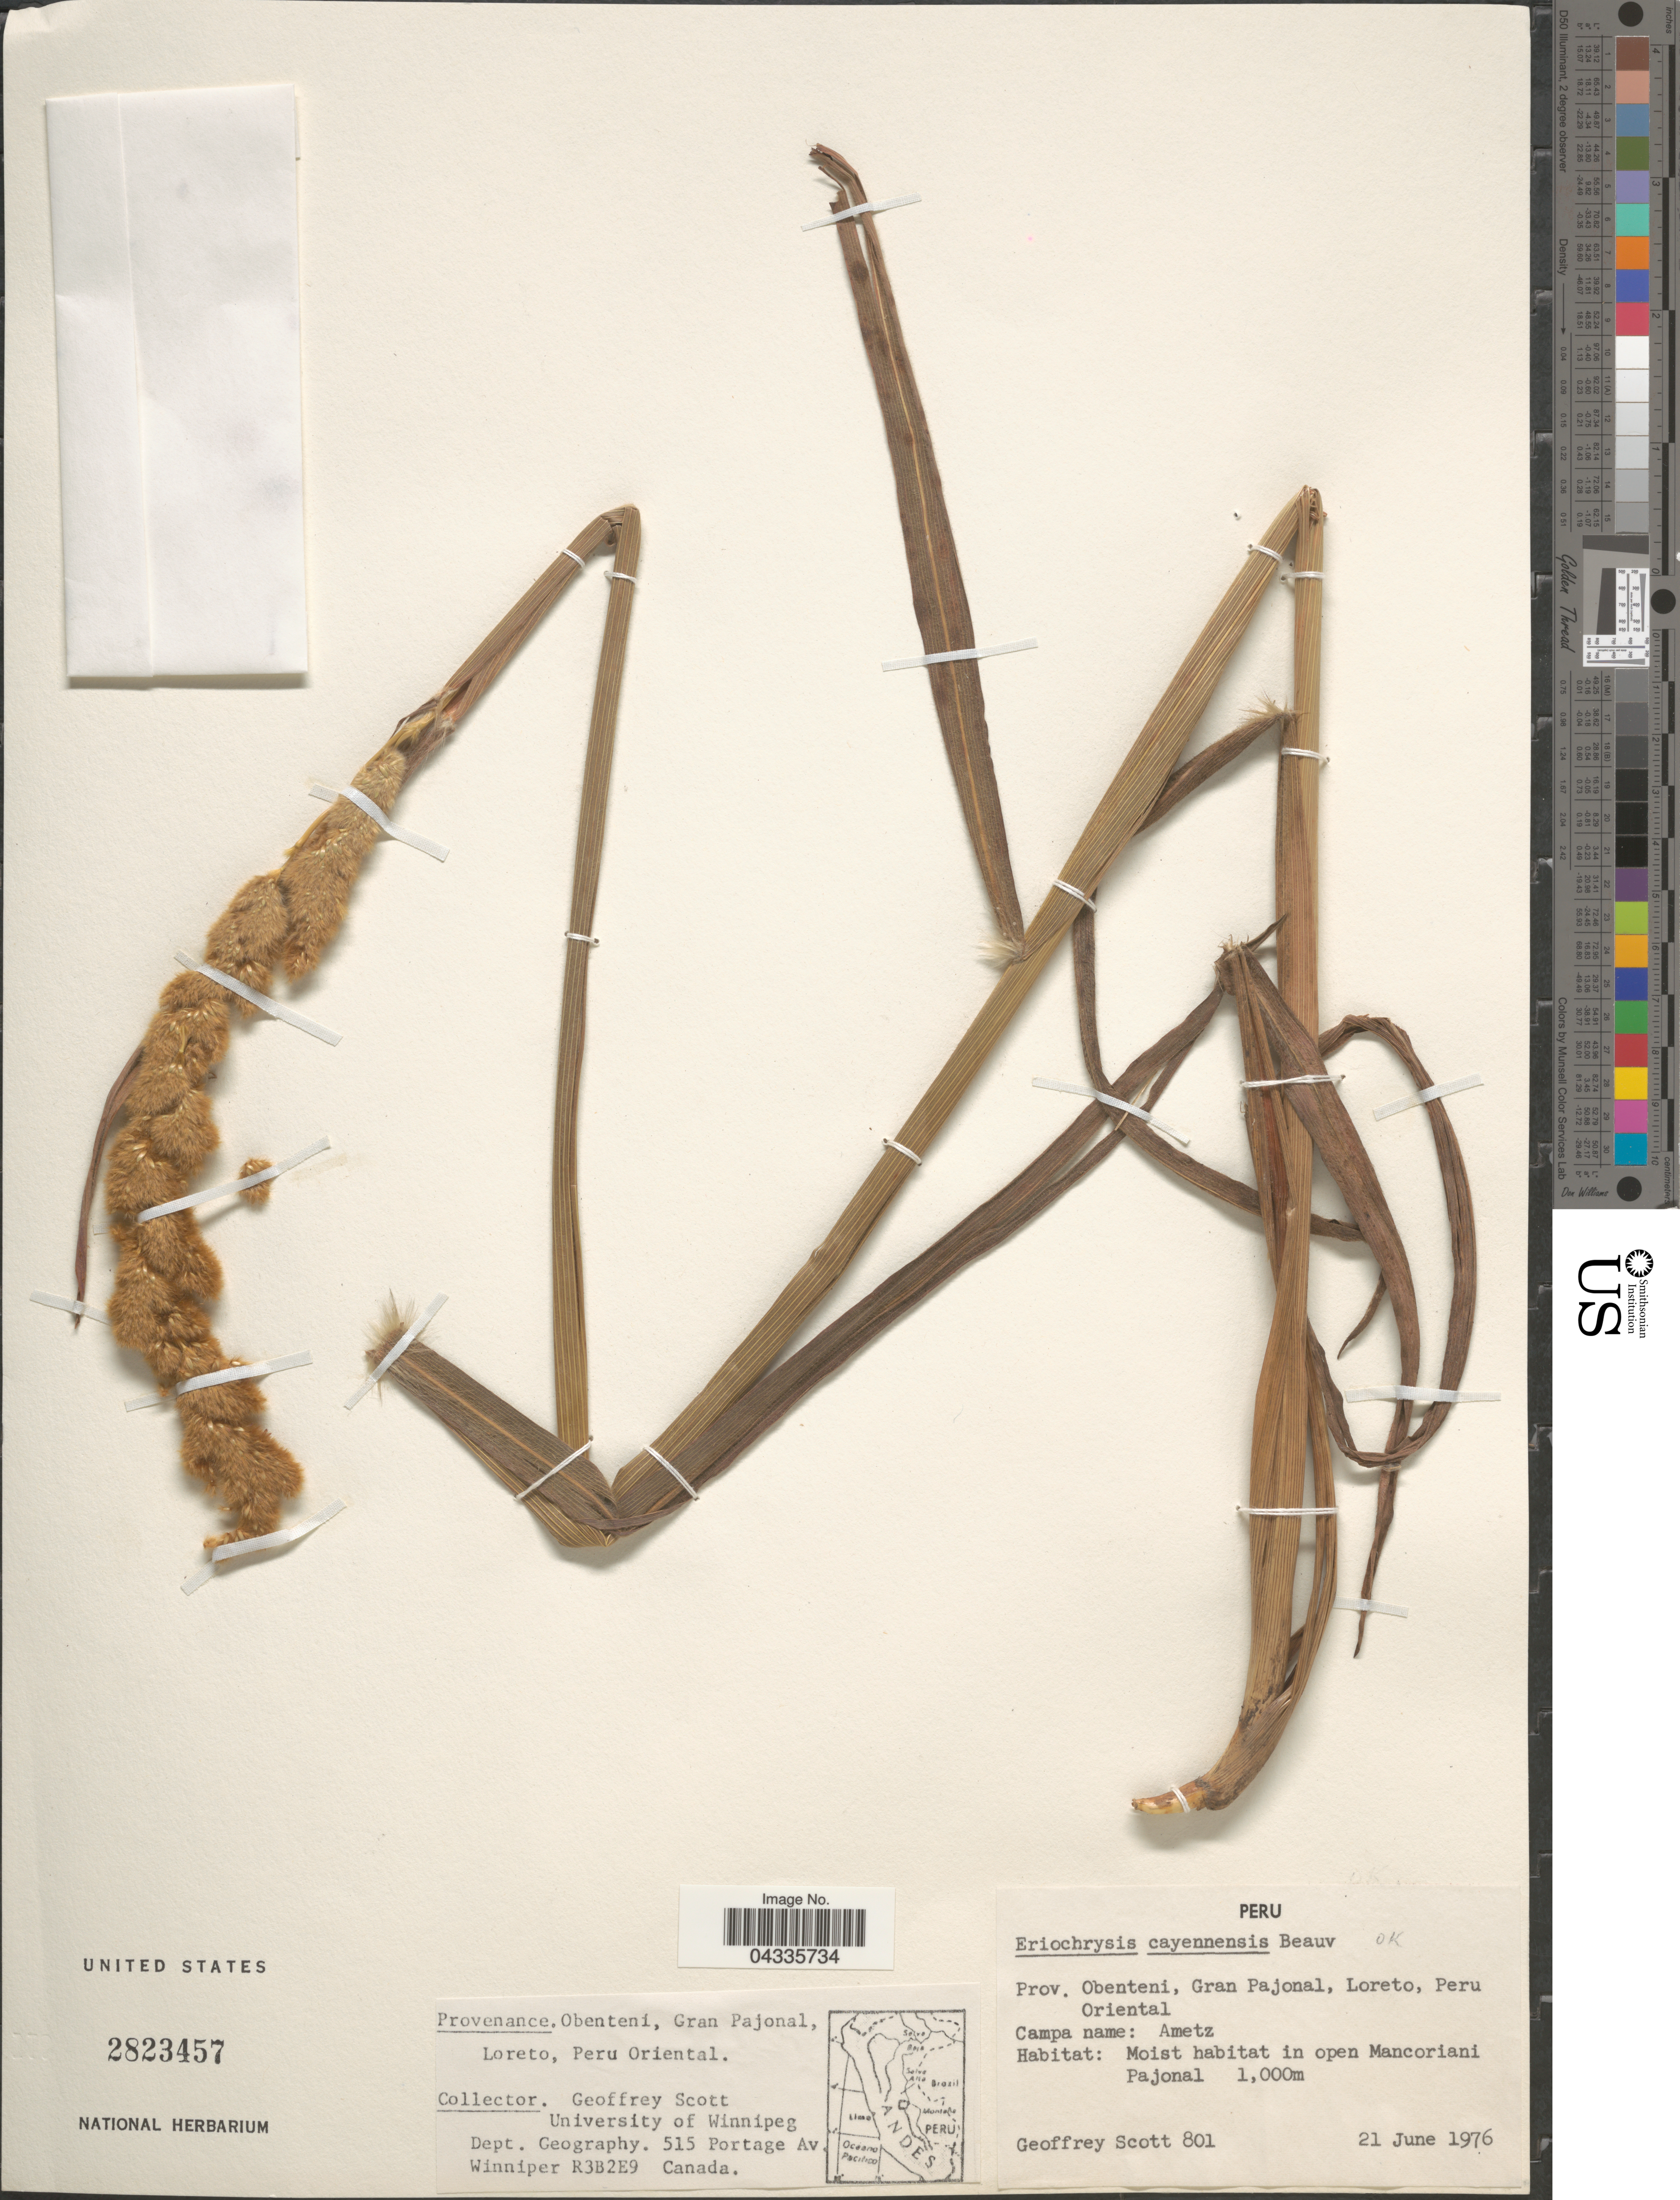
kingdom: Plantae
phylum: Tracheophyta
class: Liliopsida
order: Poales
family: Poaceae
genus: Eriochrysis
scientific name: Eriochrysis cayennensis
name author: P. Beauv.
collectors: G. Scott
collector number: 801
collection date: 1976-06-21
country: Peru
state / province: Loreto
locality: Prov. Obenteni, Gran Pajonal, Peru Oriental. Moist habitat in open Mancoriani Pajonal.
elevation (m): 1000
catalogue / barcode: US 2823457